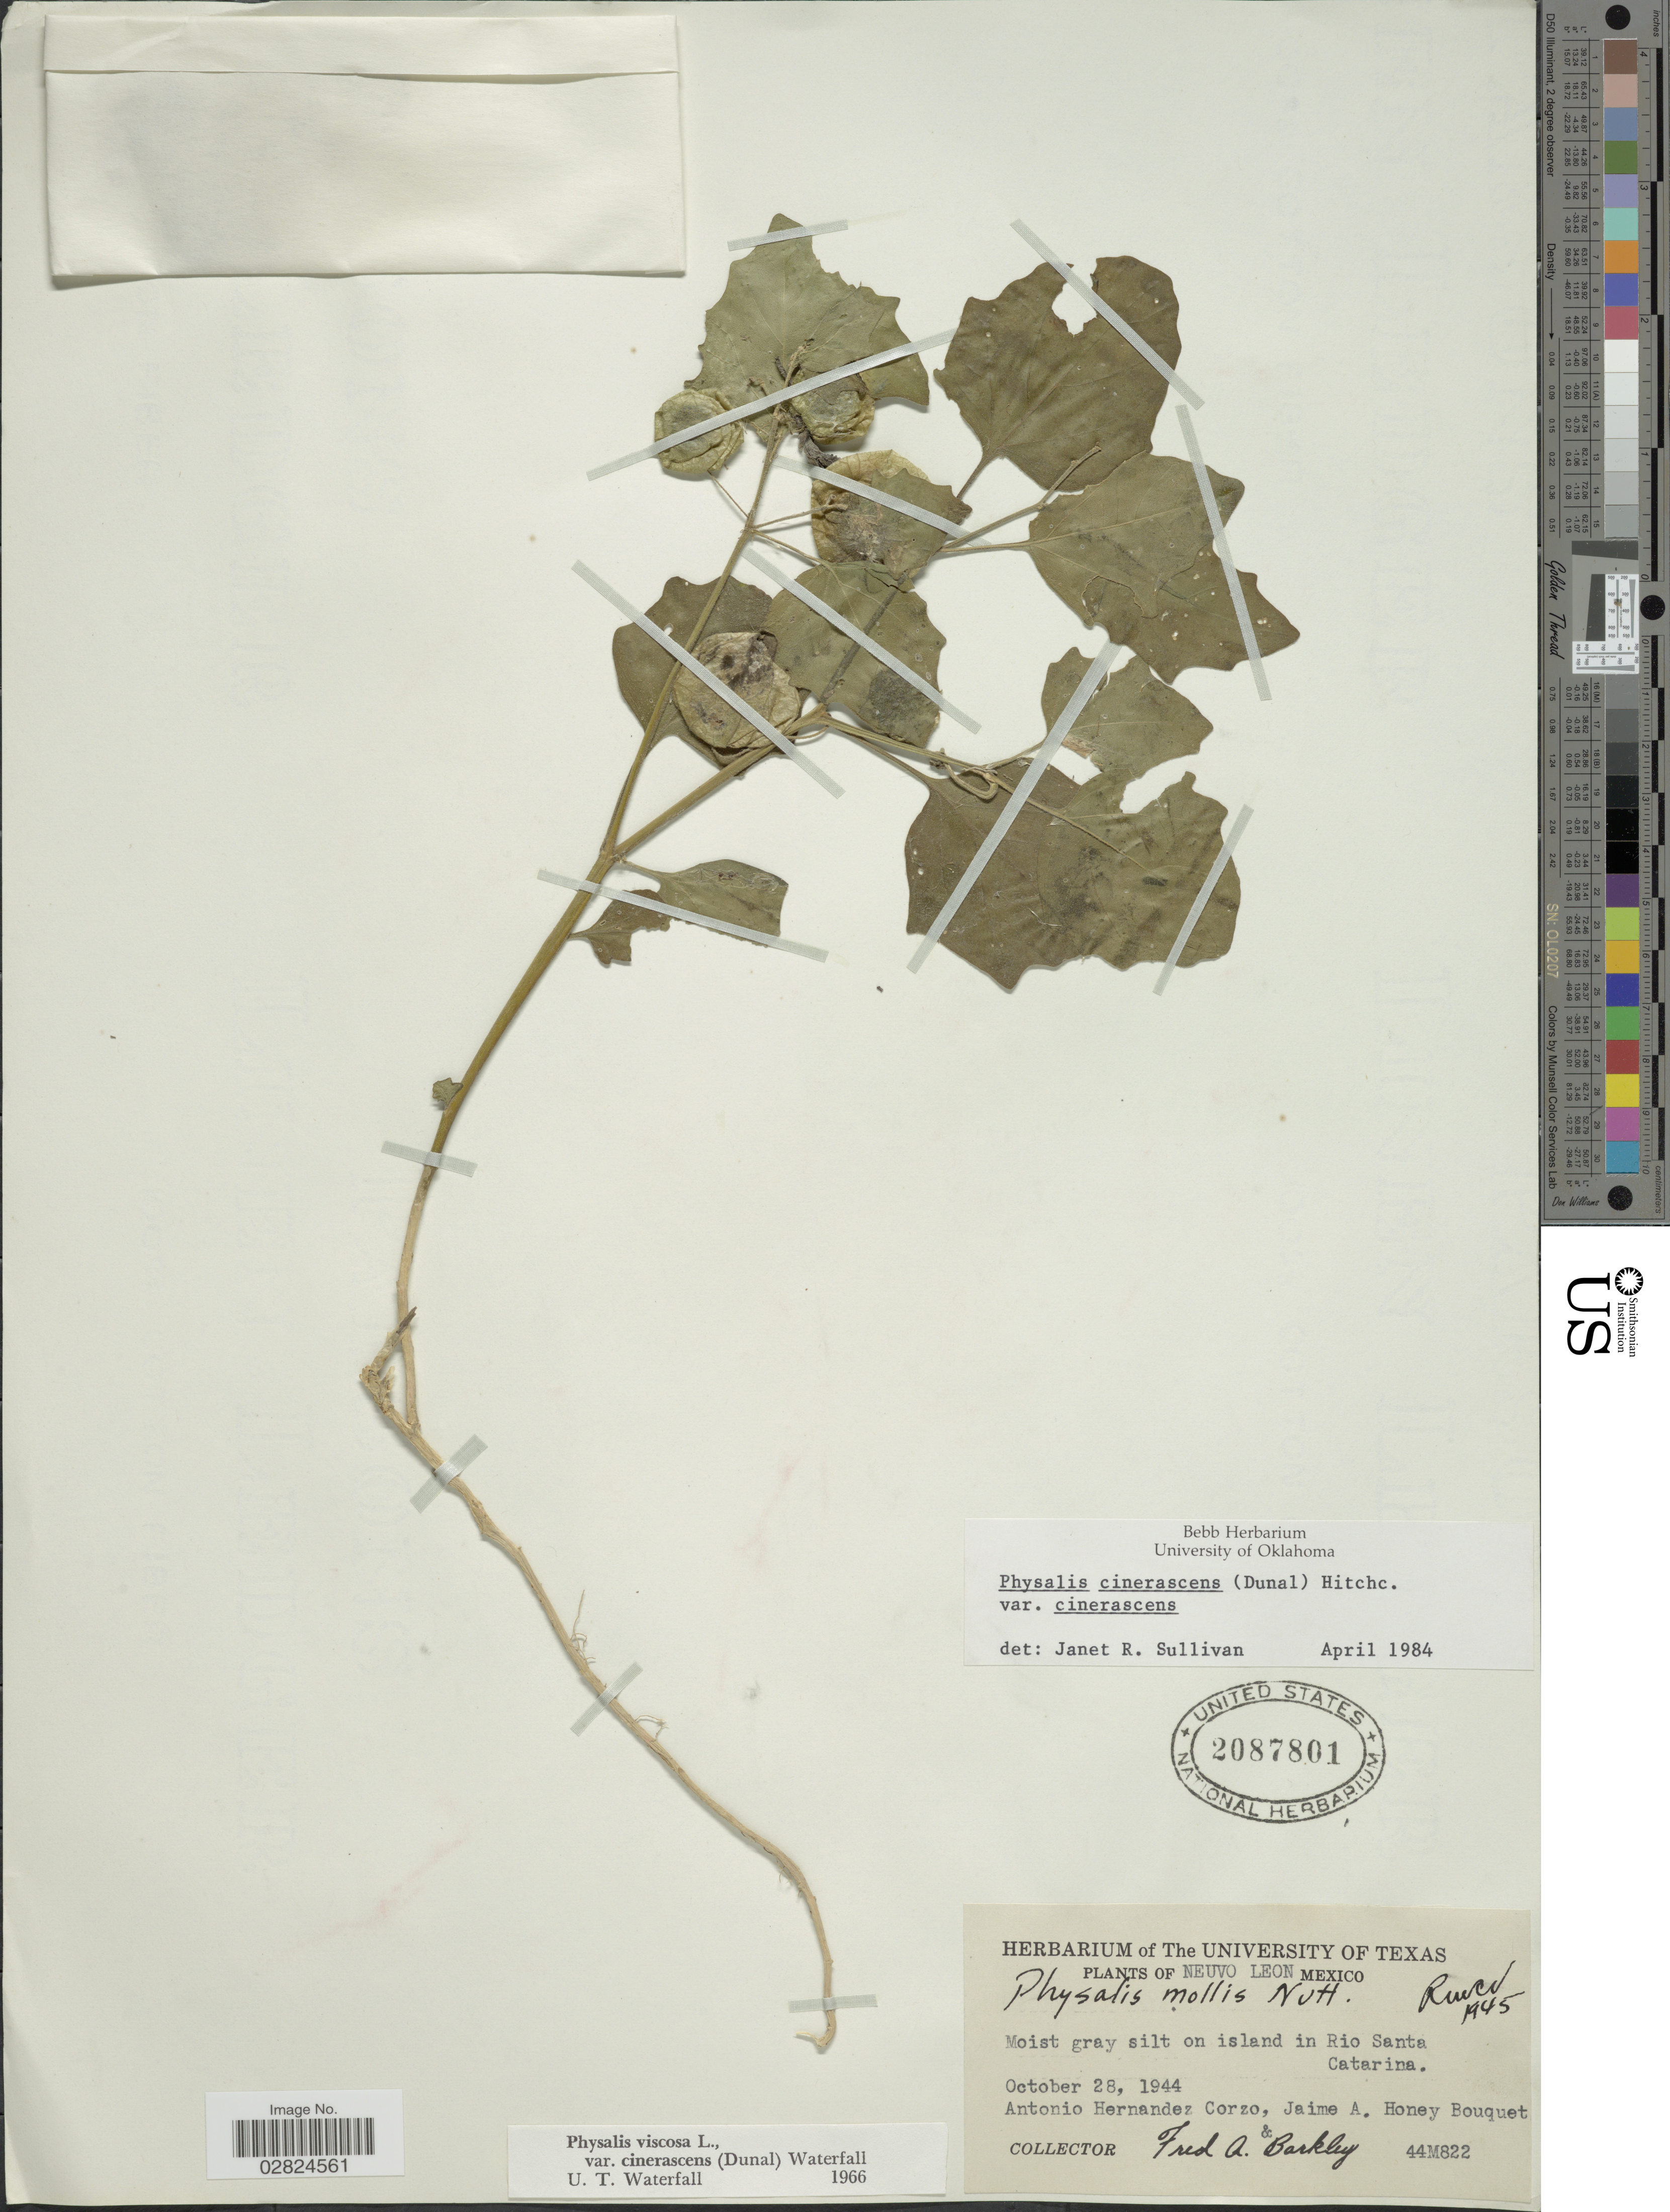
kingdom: Plantae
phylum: Tracheophyta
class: Magnoliopsida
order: Solanales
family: Solanaceae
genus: Physalis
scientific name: Physalis cinerascens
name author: (Dunal) Hitchc.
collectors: A. Hernandez-Corzo, Honey Bouquet, J. A. & F. A. Barkley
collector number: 44M822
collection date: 1944-10-28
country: Mexico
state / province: Nuevo León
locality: On island in Rio Santa Catarina.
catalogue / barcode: US 2087801